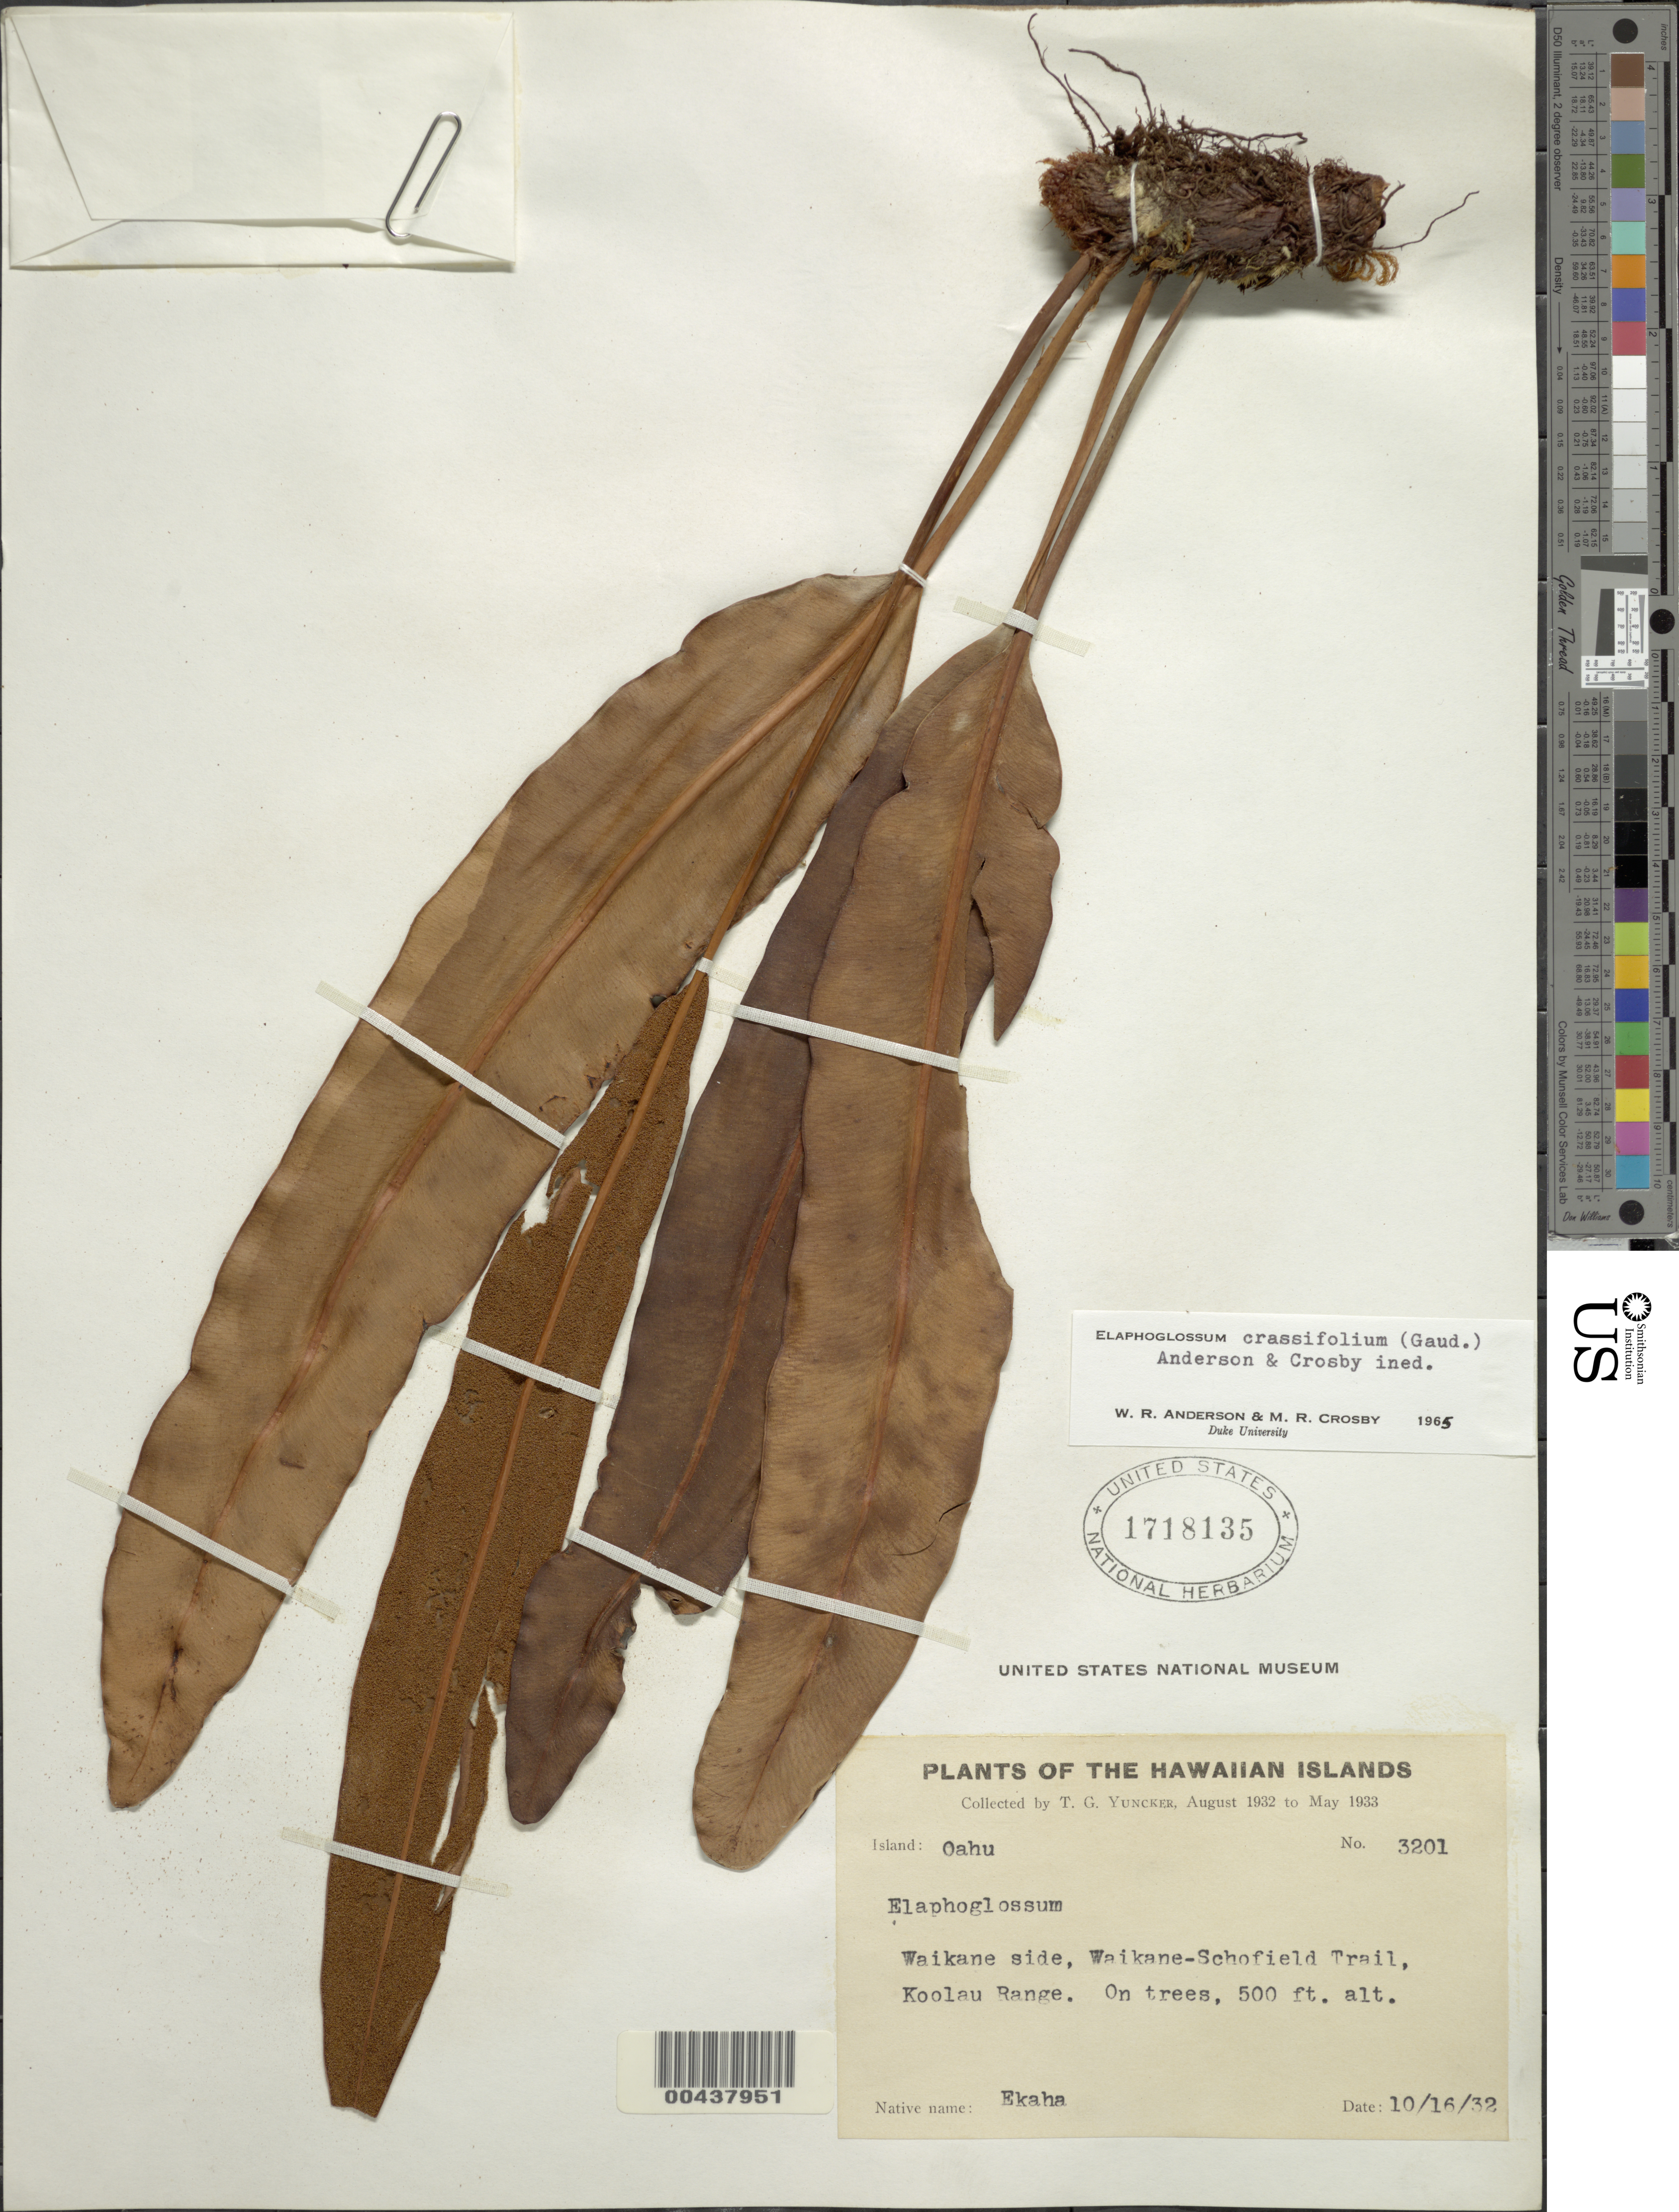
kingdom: Plantae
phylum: Tracheophyta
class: Polypodiopsida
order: Polypodiales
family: Dryopteridaceae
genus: Elaphoglossum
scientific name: Elaphoglossum crassifolium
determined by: Anderson, W. R.; Crosby, M.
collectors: T. G. Yuncker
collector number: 3201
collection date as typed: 16 Oct 1932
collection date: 1932-10-16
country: United States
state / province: Hawaii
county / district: Honolulu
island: Oahu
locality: Waikane side, Waikane-Schofield Trail, Koolau Range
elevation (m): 152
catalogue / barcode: US 1718135